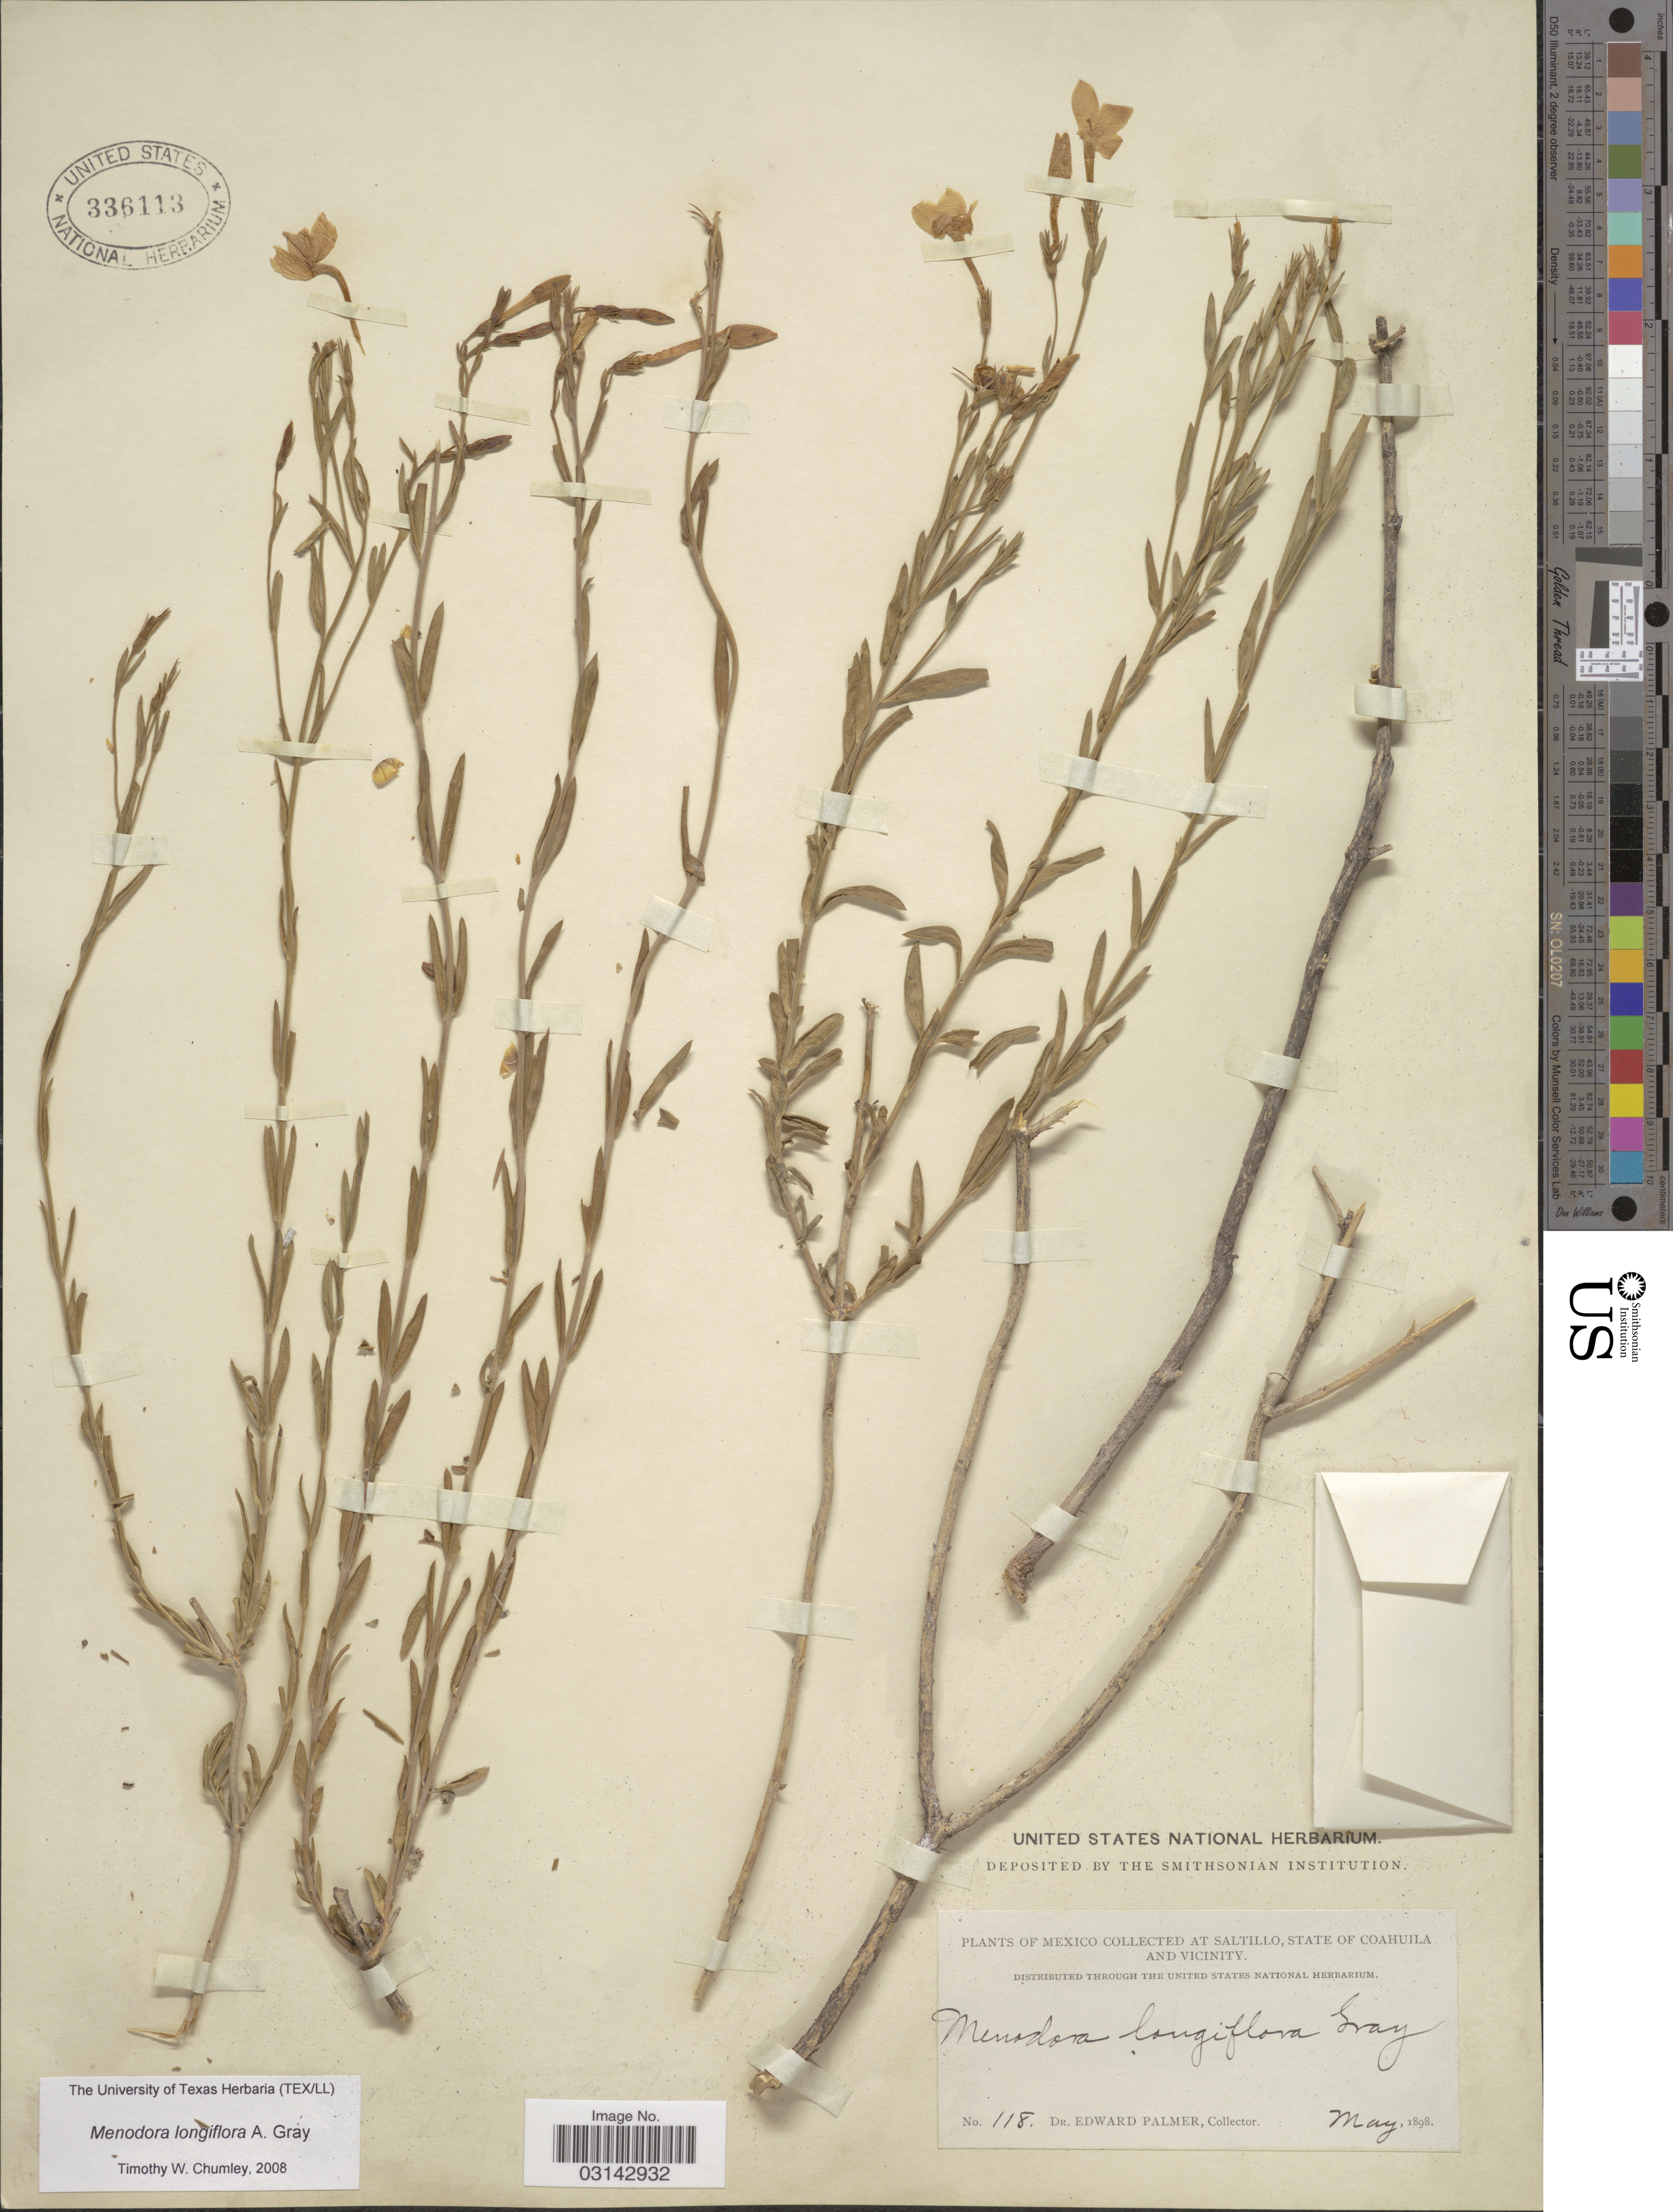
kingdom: Plantae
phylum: Tracheophyta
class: Magnoliopsida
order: Lamiales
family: Oleaceae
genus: Menodora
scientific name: Menodora longiflora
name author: A. Gray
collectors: E. Palmer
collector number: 118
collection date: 1898-05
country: Mexico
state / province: Coahuila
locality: At Saltillo, State of Coahuila and vicinity.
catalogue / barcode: US 336113